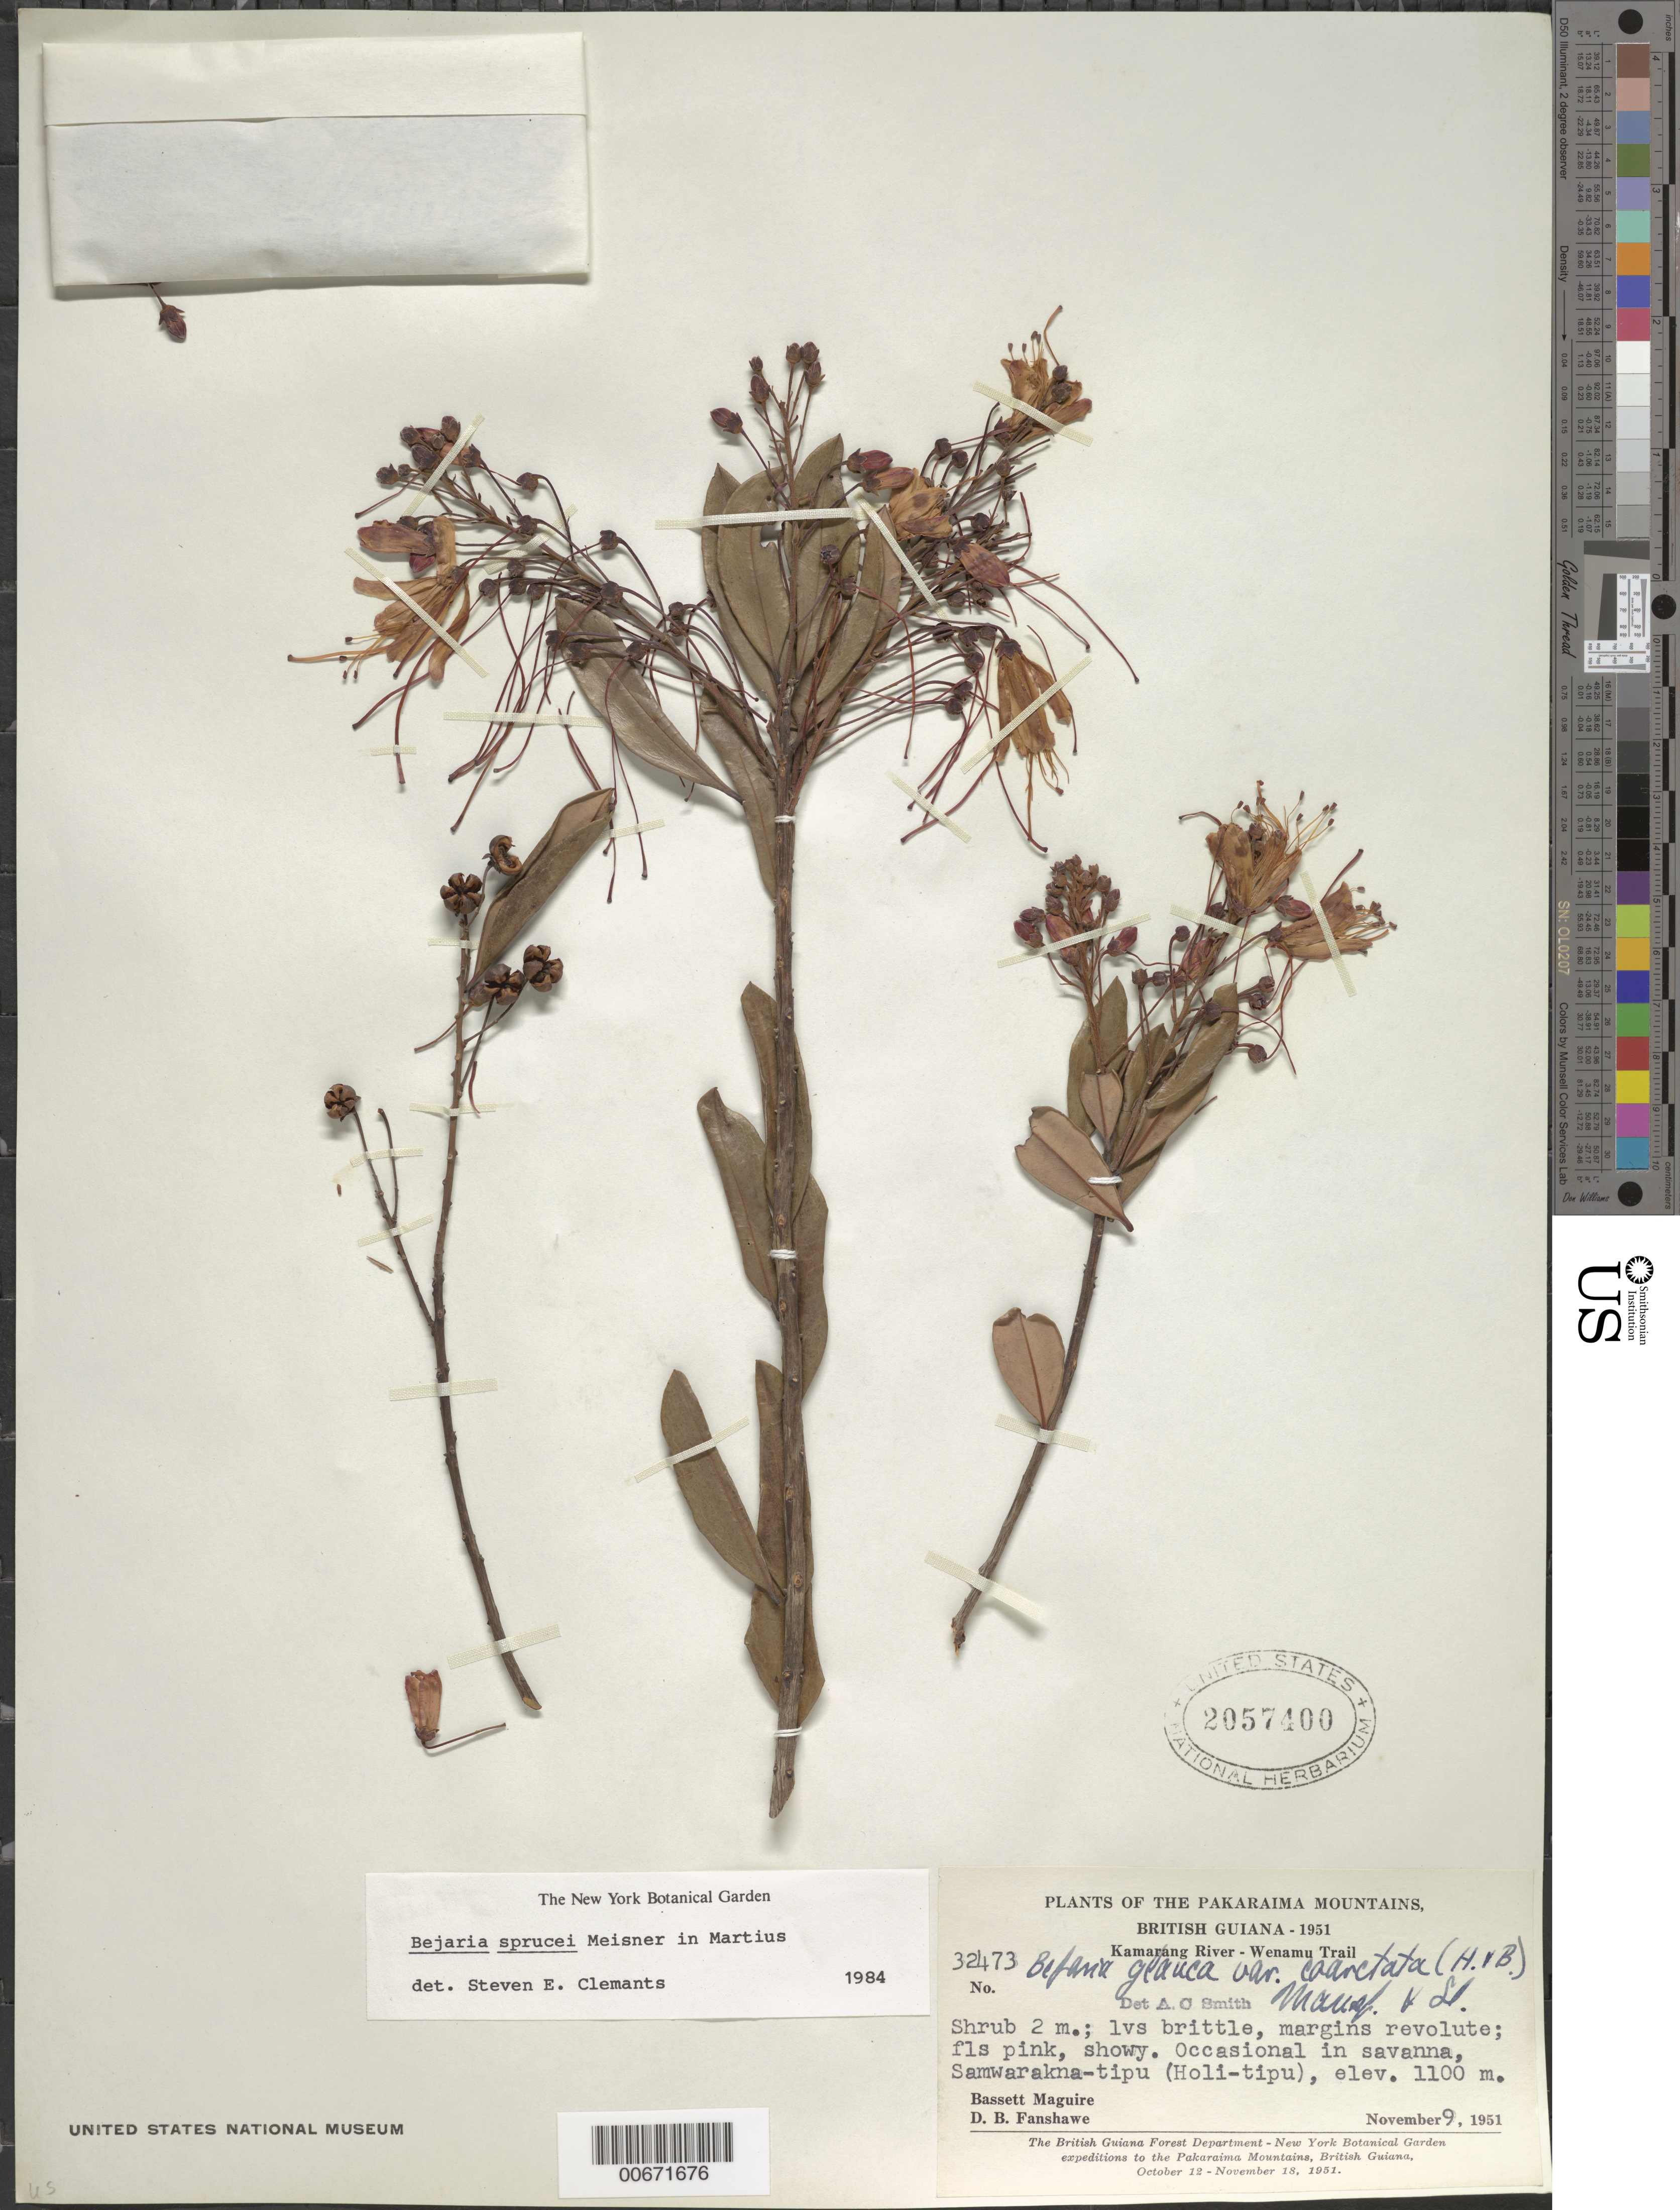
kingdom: Plantae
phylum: Tracheophyta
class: Magnoliopsida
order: Ericales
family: Ericaceae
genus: Bejaria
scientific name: Bejaria sprucei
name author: Meisn.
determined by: Clemants, S. E.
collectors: B. Maguire & D. B. Fanshawe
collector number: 32473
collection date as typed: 9-Nov-51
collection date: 1951-11-09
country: Guyana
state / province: Cuyuni-Mazaruni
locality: Samwarakna-tipu (Holi-tipu), Kamarang River - Wenamu Trail, Pakaraima Mts.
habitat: Savanna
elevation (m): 1100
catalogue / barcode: US 2057400